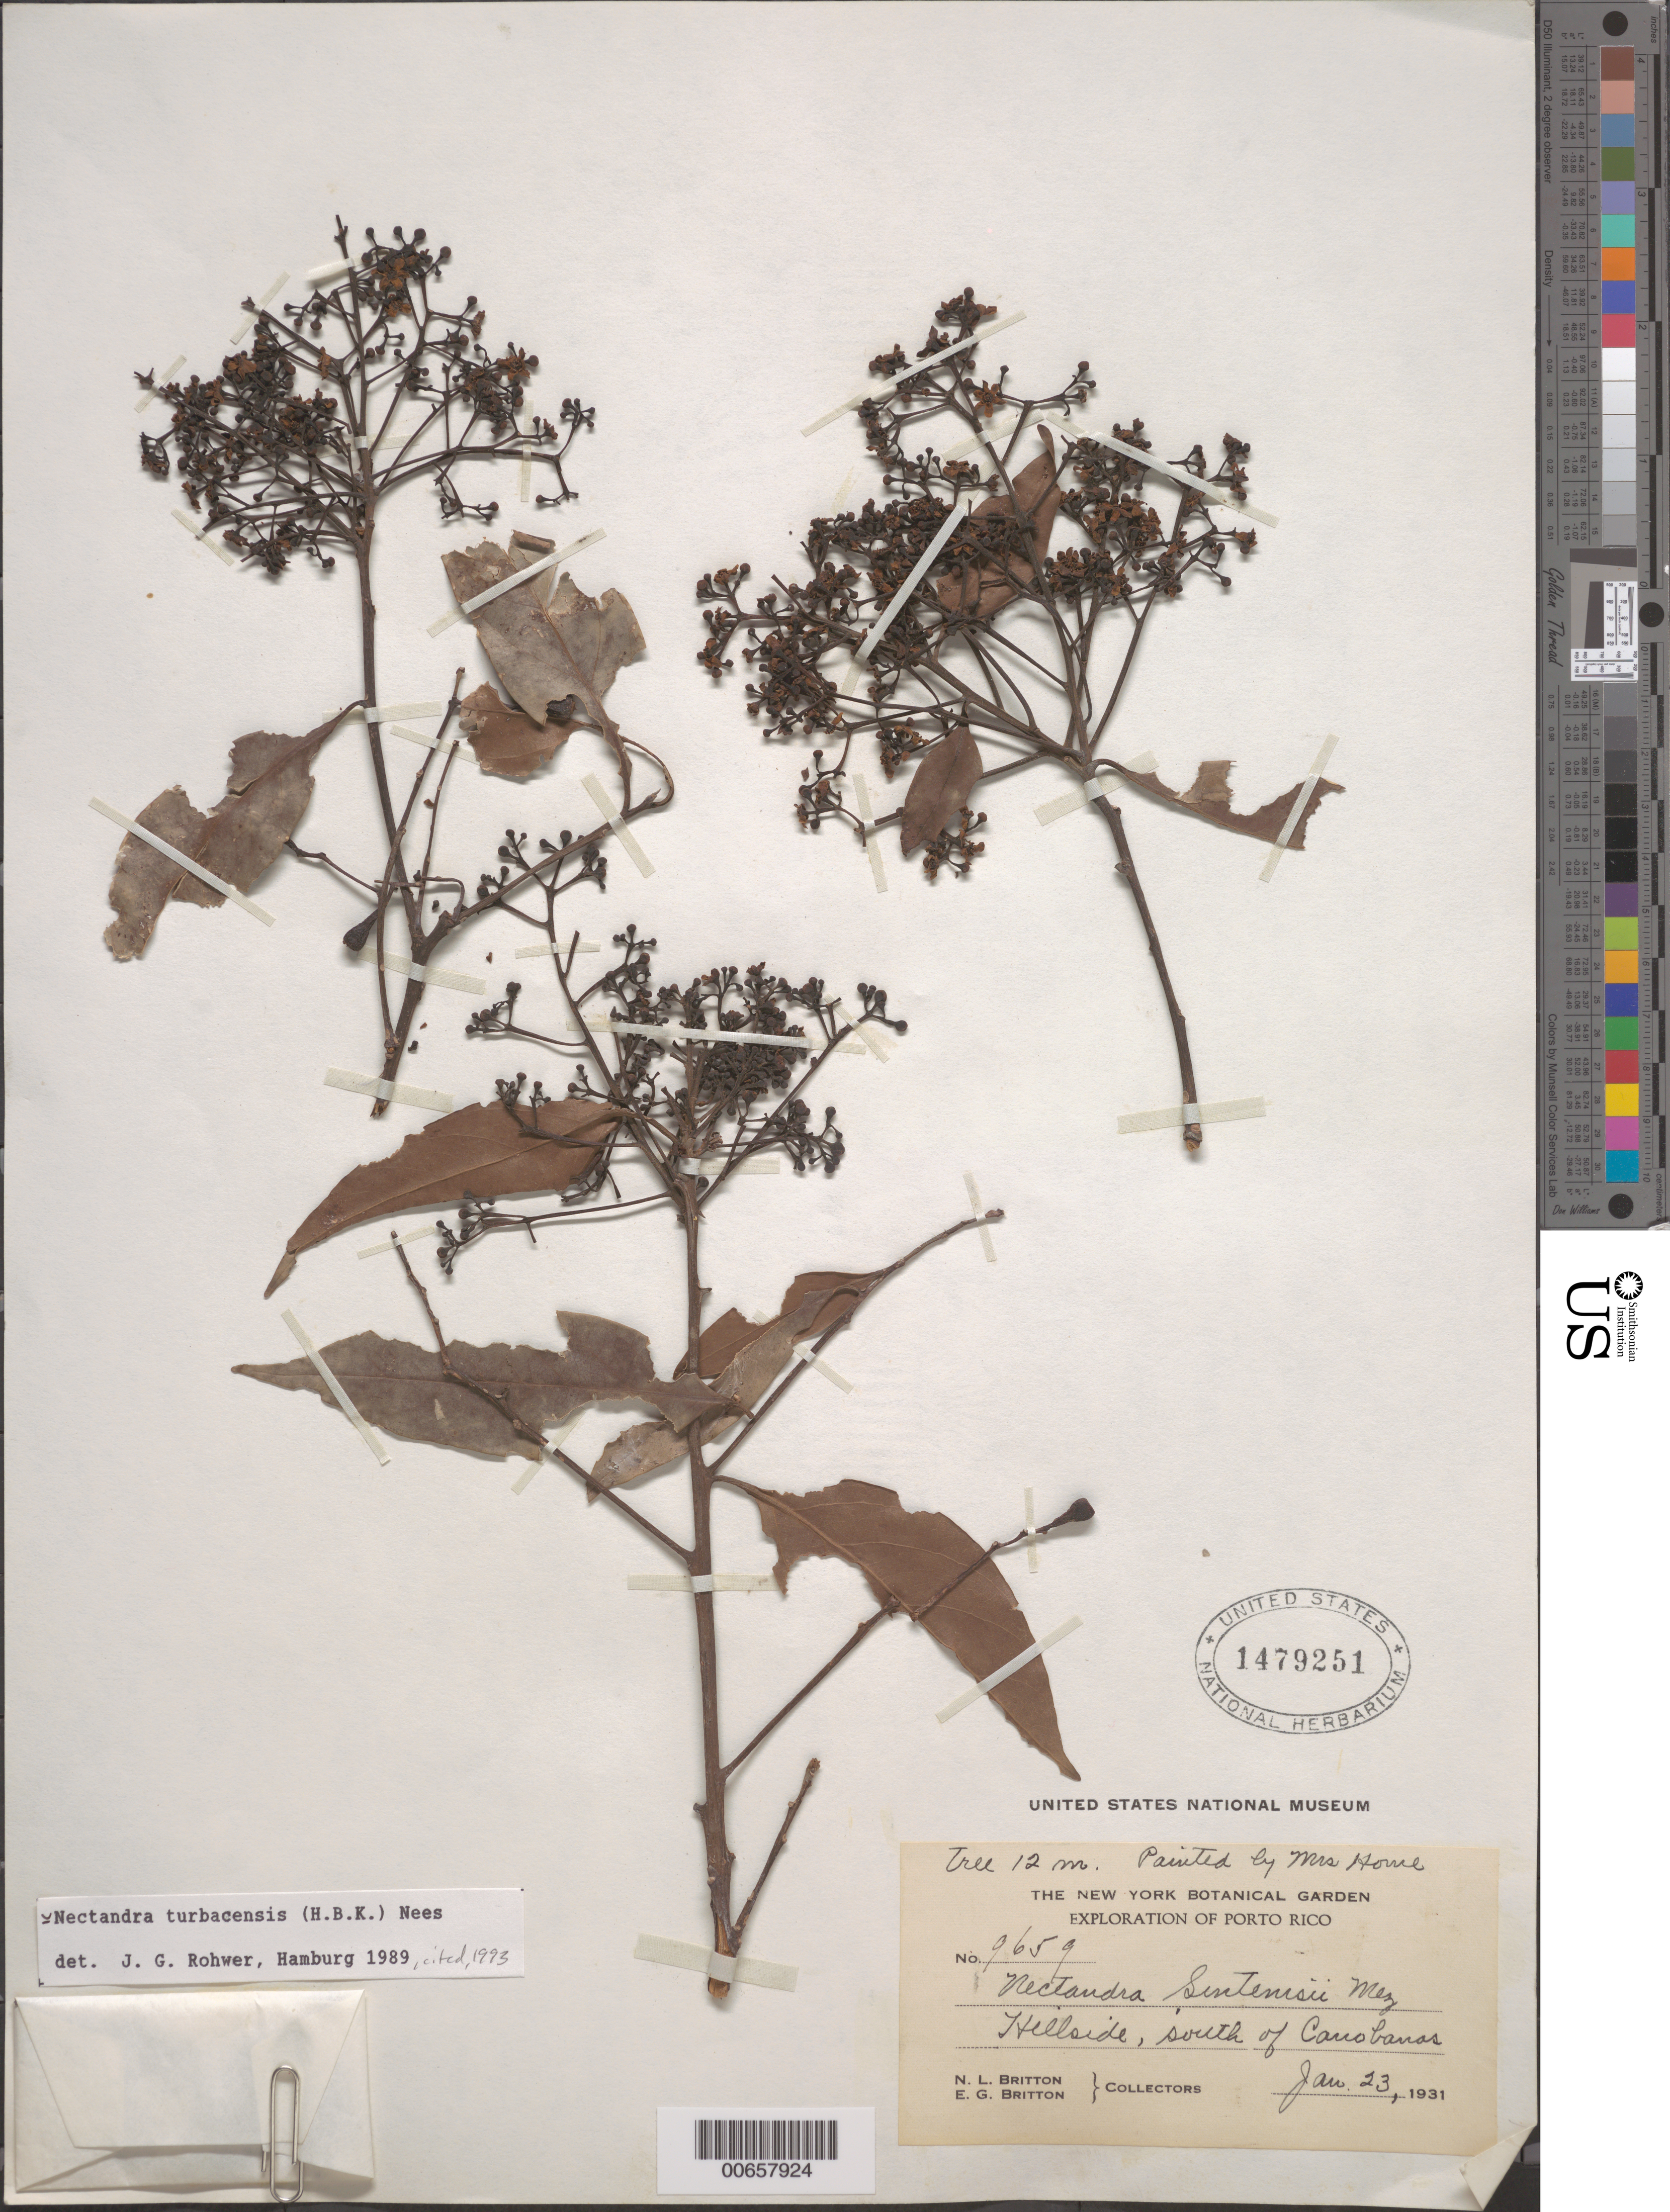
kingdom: Plantae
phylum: Tracheophyta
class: Magnoliopsida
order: Laurales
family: Lauraceae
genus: Nectandra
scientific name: Nectandra turbacensis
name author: (Kunth) Nees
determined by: Rohwer, J. G.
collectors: N. Britton & E. G. Britton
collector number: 9659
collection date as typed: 23 Jan 1931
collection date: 1931-01-23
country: Puerto Rico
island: Greater Antilles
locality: Canobanas, S of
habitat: Hillside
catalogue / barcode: US 1479251